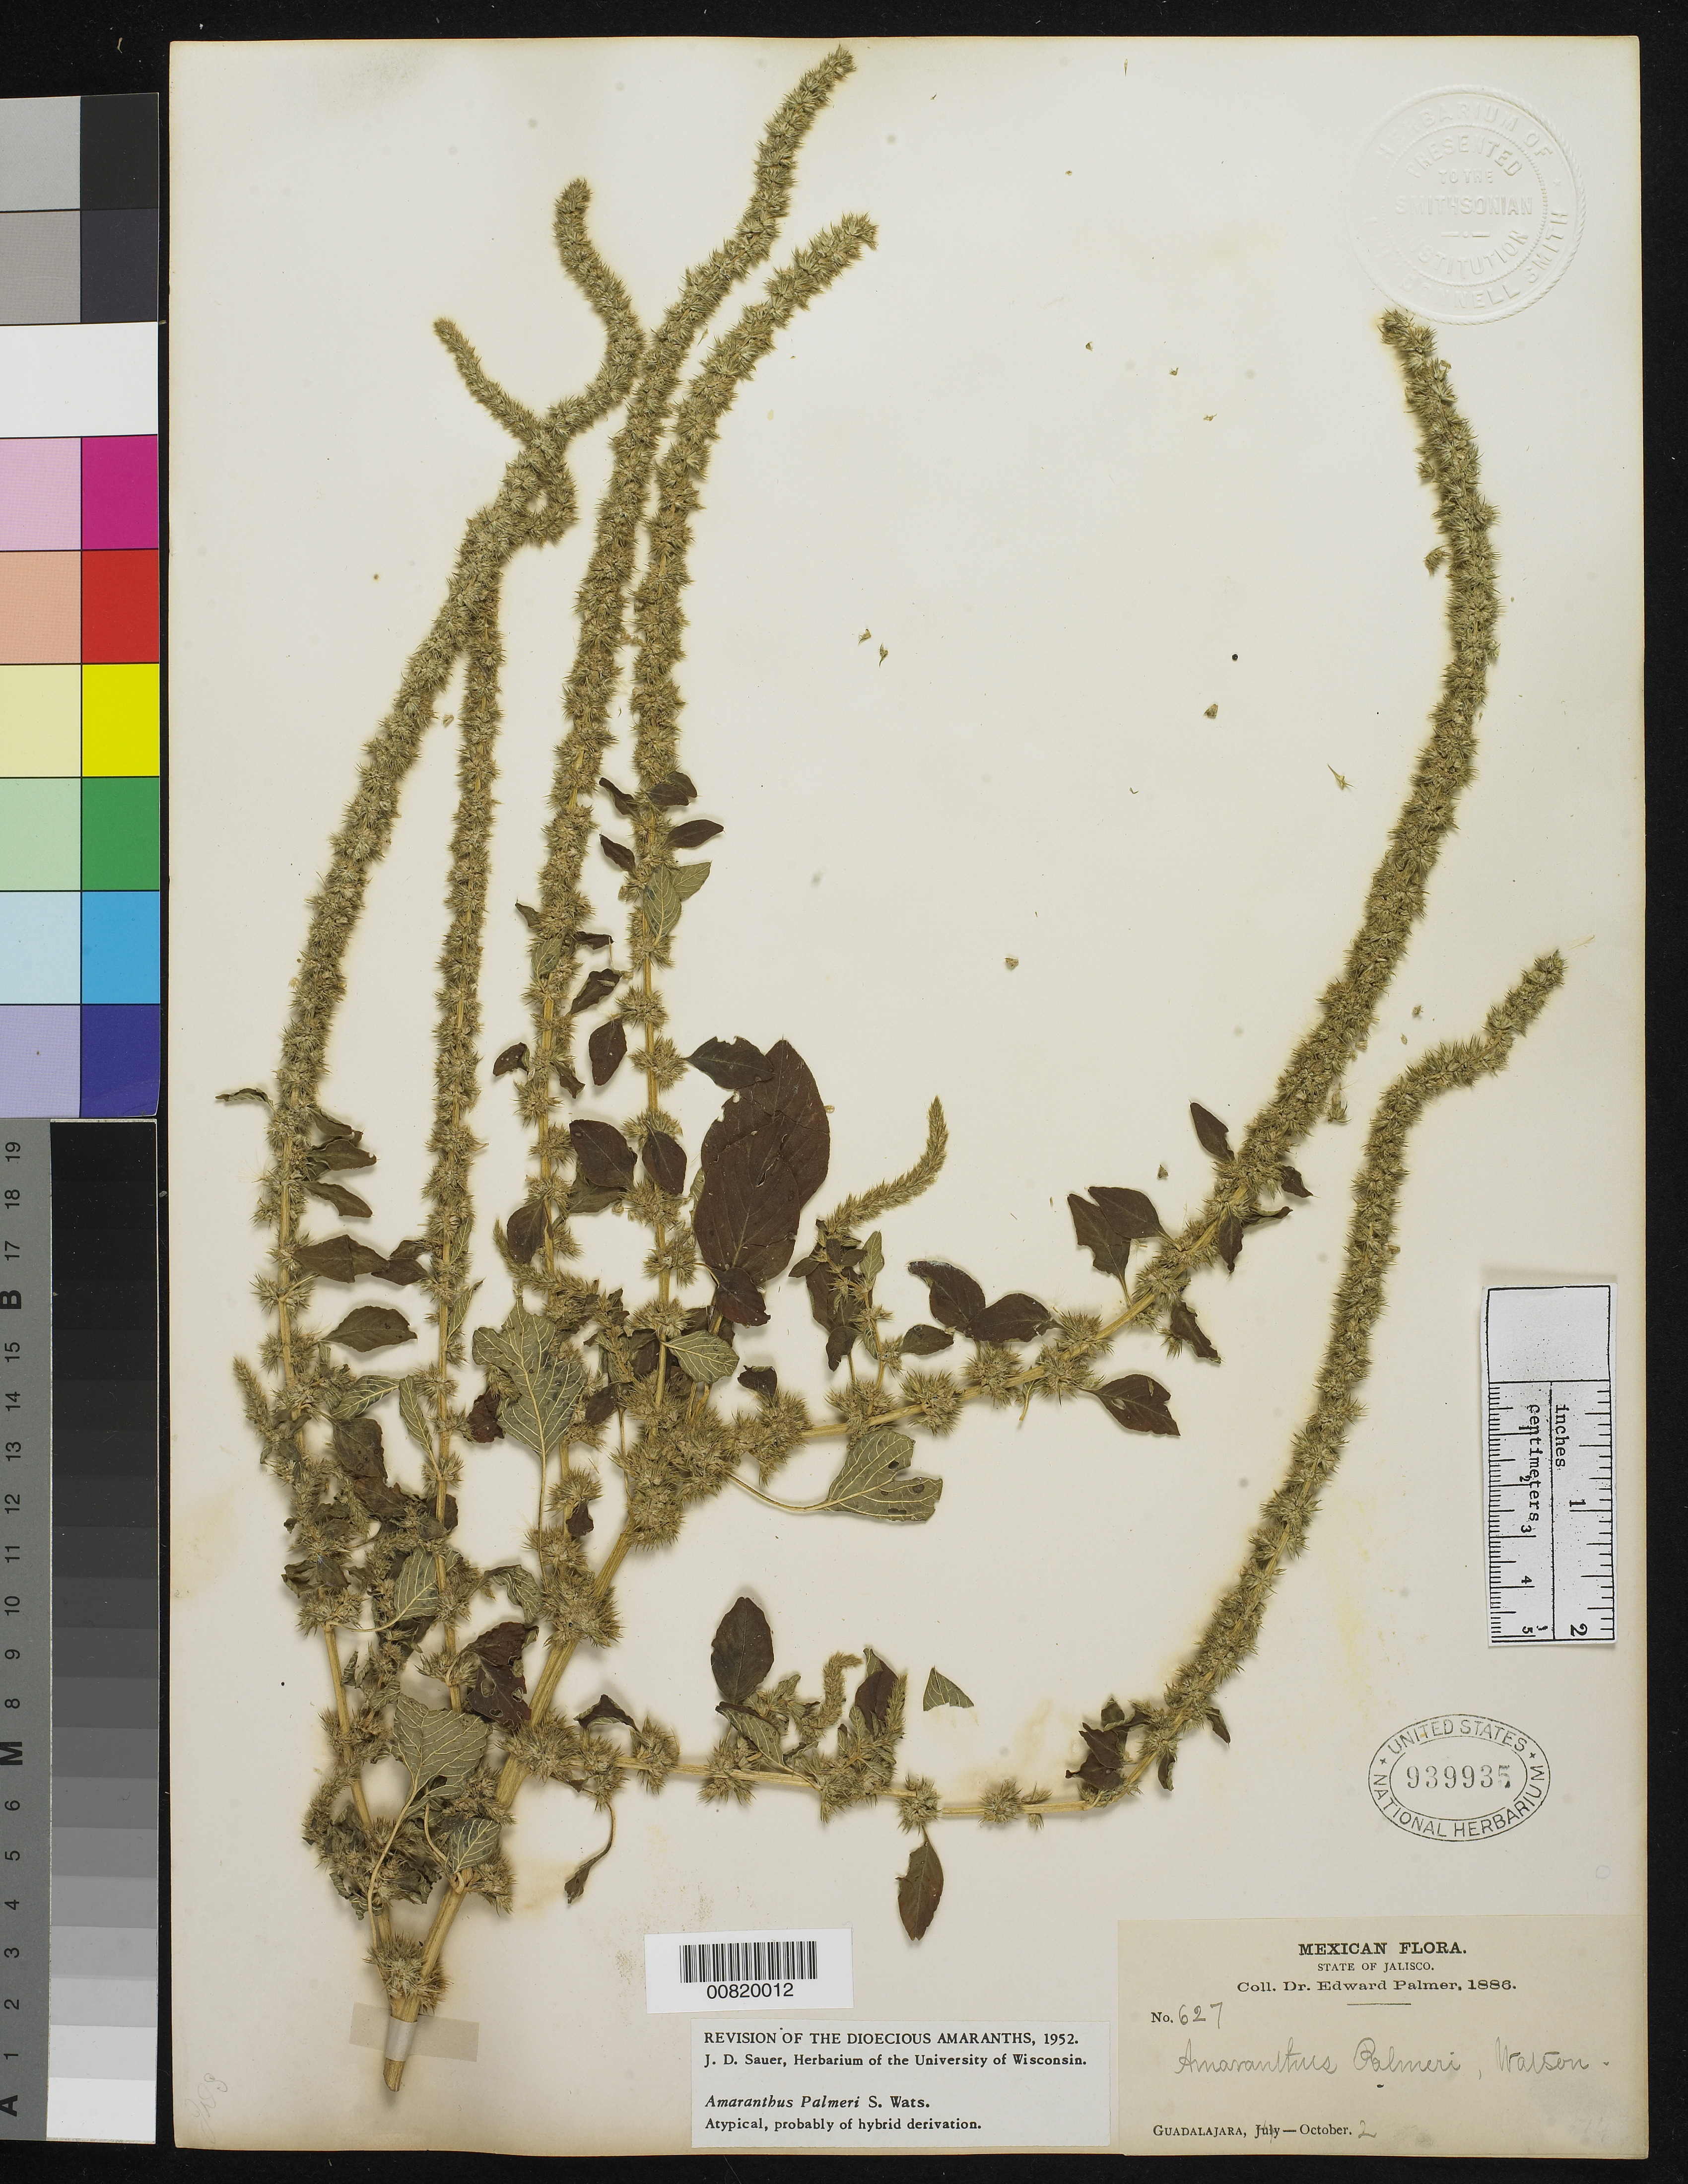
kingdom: Plantae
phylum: Tracheophyta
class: Magnoliopsida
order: Caryophyllales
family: Amaranthaceae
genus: Amaranthus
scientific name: Amaranthus palmeri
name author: S. Watson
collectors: E. Palmer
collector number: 627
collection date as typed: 02 Oct 1886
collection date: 1886-10-02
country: Mexico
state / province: Jalisco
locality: Guadalajara, Jalisco.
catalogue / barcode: US 939935